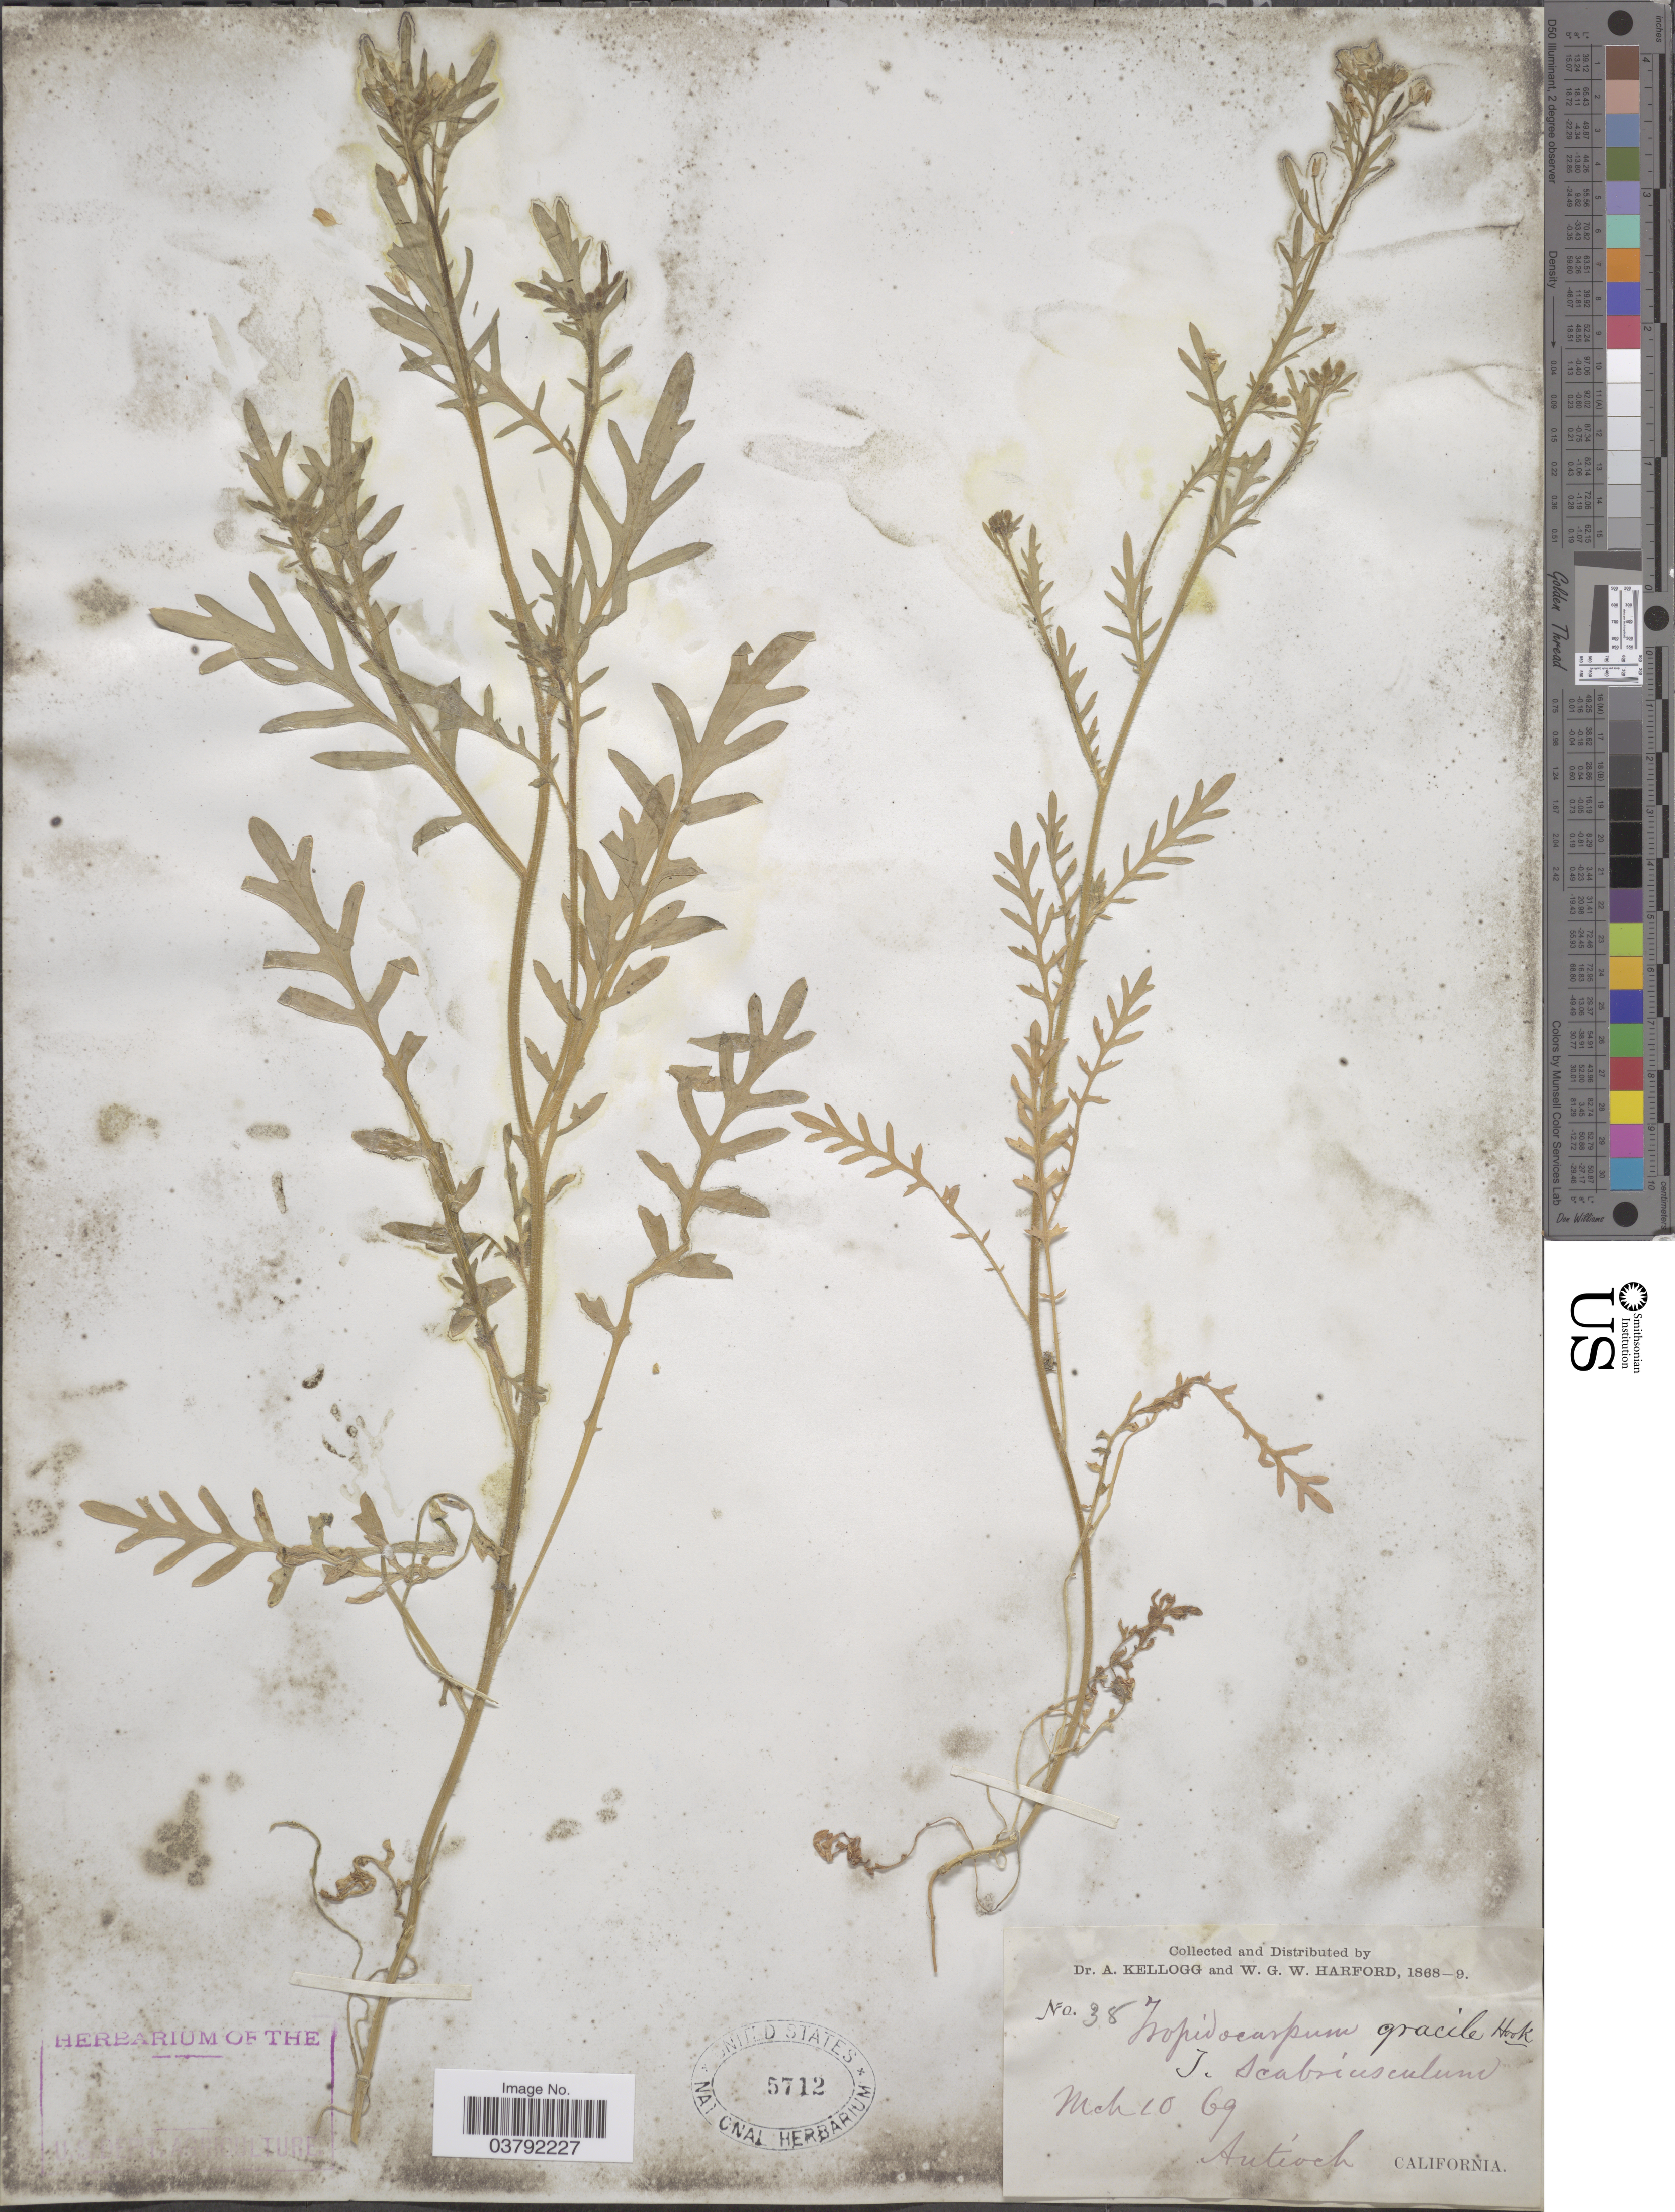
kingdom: Plantae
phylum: Tracheophyta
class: Magnoliopsida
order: Brassicales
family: Brassicaceae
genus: Tropidocarpum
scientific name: Tropidocarpum gracile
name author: Hook.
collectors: A. Kellogg & W. G. W. Harford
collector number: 38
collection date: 1869-03-10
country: United States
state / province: California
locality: Antioch.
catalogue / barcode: US 5712